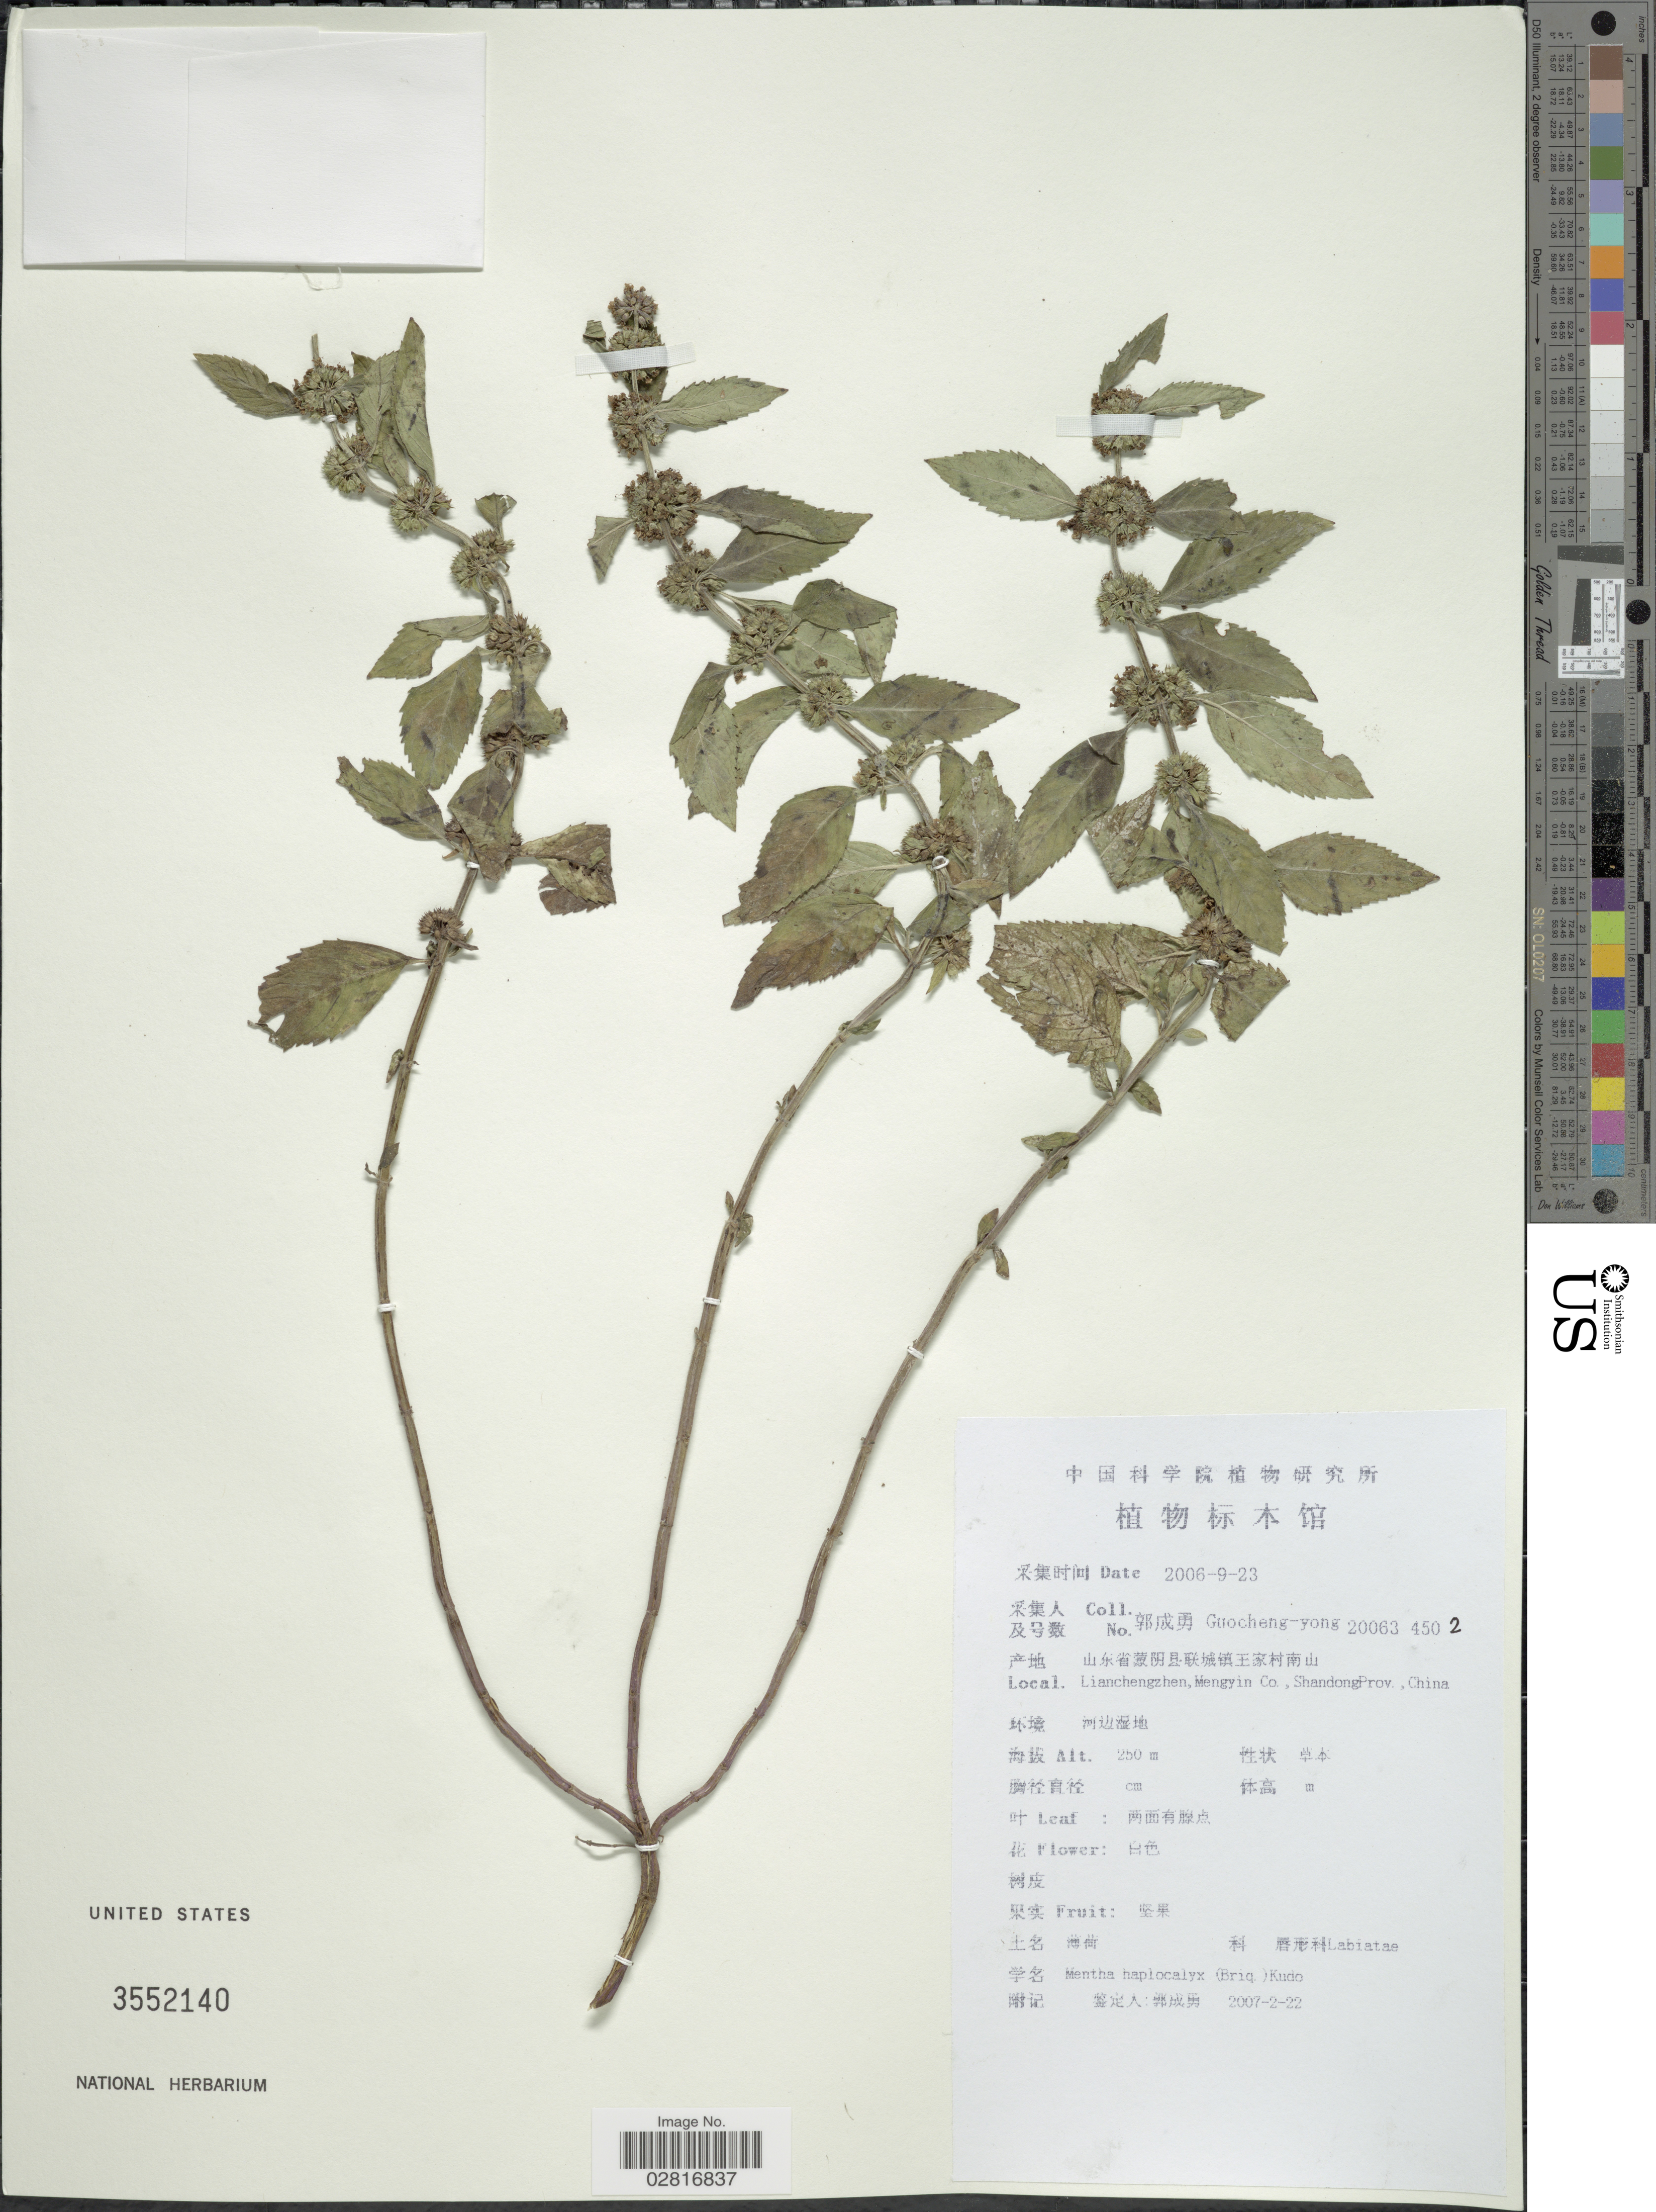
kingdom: Plantae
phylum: Tracheophyta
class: Magnoliopsida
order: Lamiales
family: Lamiaceae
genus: Mentha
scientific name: Mentha haplocalyx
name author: Briq.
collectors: Guo cheng-yong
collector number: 20063 450 2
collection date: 2006-09-23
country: China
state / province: Shandong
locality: Lianchengzhen, Mengyin Co., Shandong Prov., China.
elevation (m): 250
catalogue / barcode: US 3552140